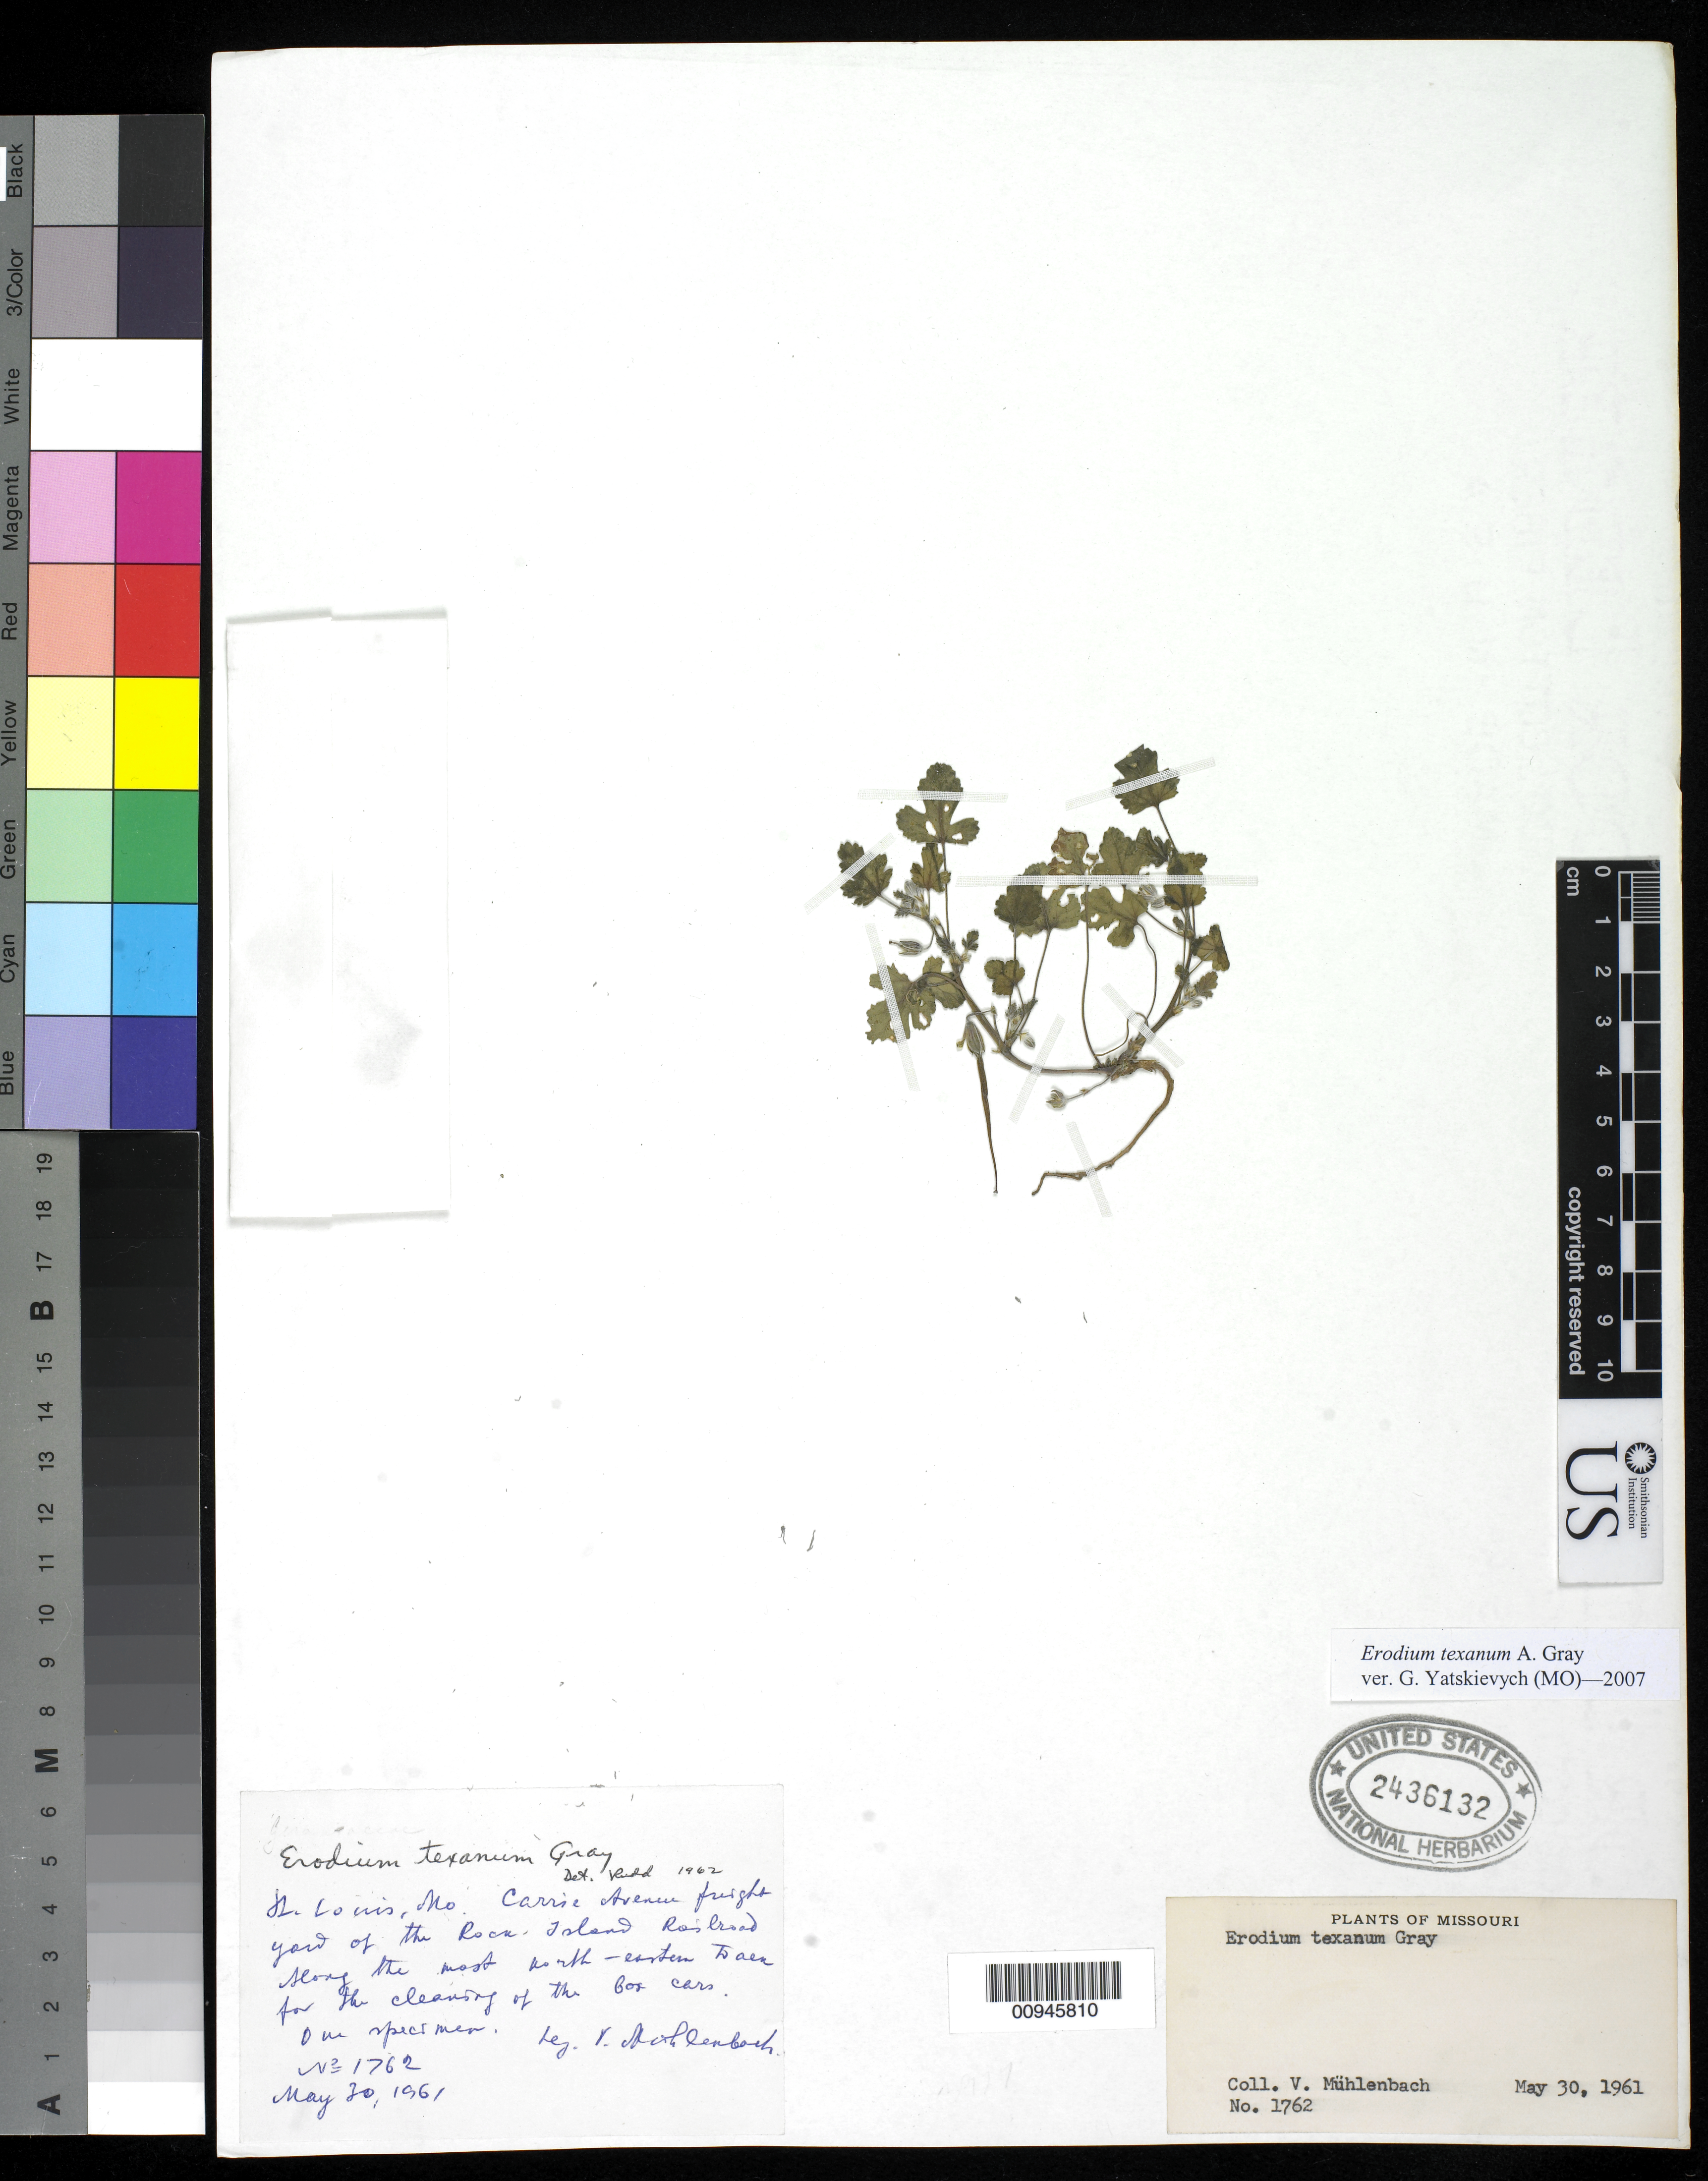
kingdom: Plantae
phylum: Tracheophyta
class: Magnoliopsida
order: Geraniales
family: Geraniaceae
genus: Erodium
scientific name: Erodium texanum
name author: A. Gray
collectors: V. Mühlenbach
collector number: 1762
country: United States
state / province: Missouri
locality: St. Louis, Carrrie Arenne freight yard of the Rock Island Railroad.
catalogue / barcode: US 2436132